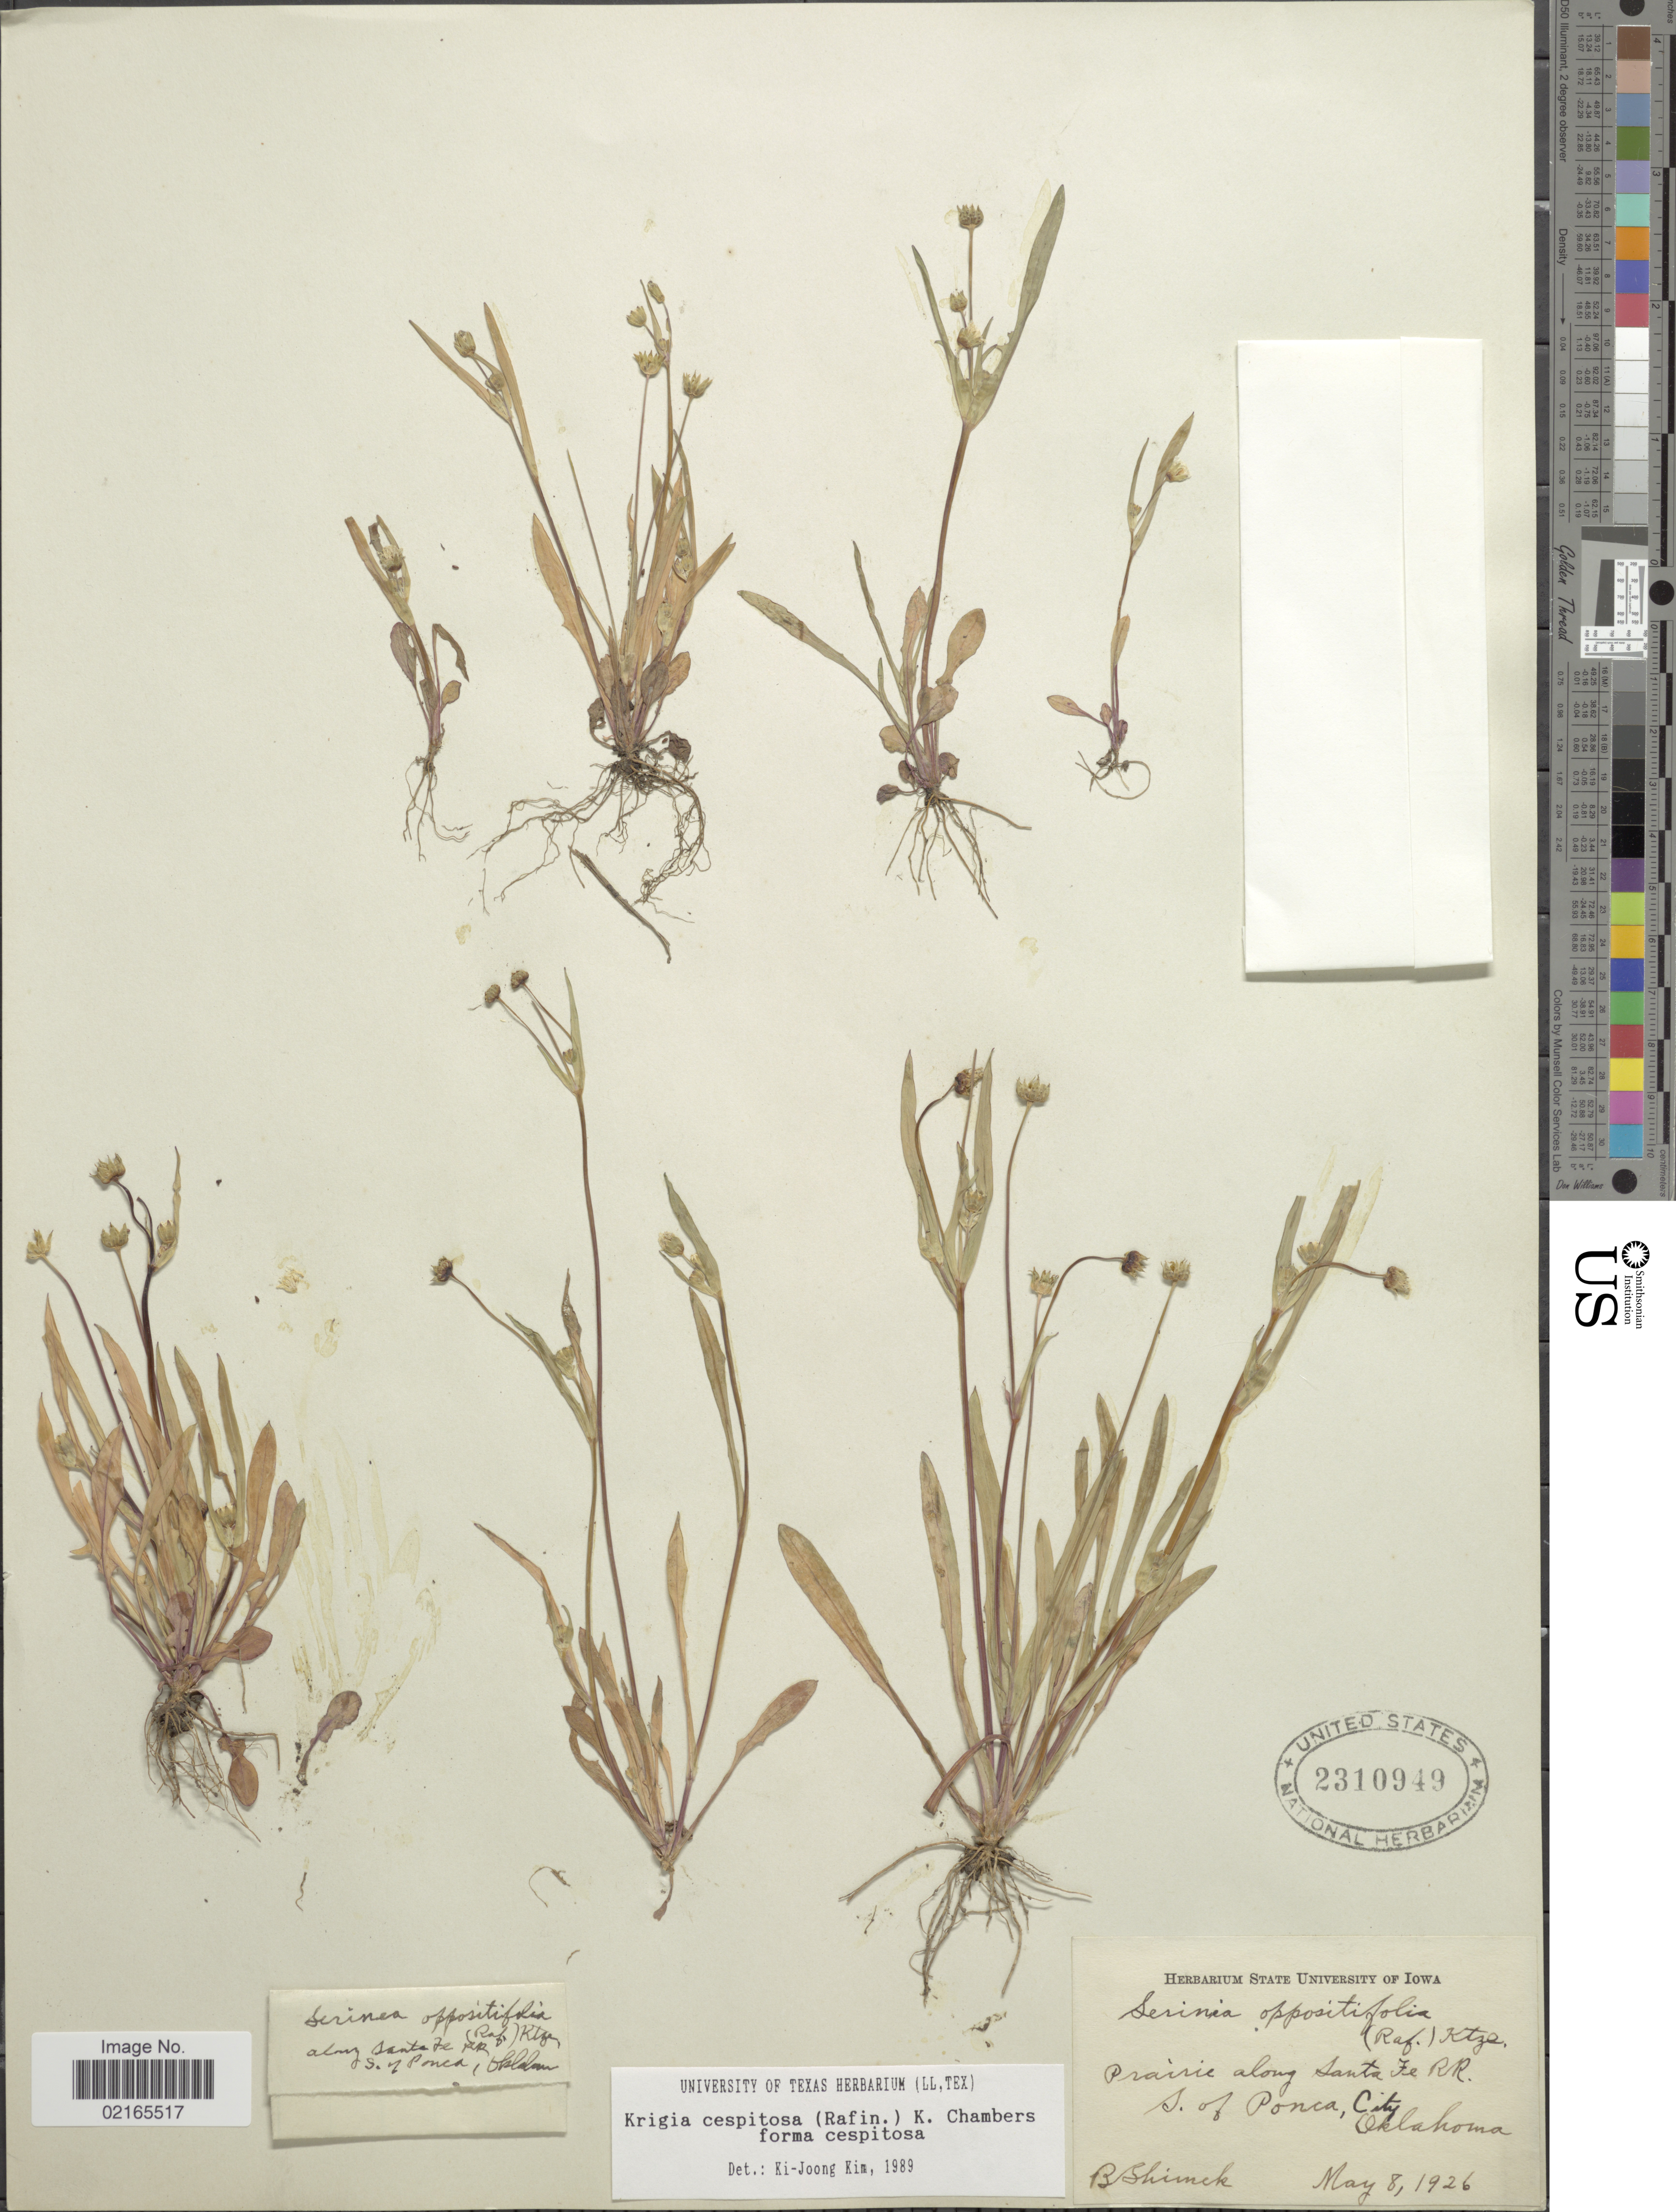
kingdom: Plantae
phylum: Tracheophyta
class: Magnoliopsida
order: Asterales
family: Asteraceae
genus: Krigia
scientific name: Krigia cespitosa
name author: (Raf.) K.L. Chambers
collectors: B. Shinick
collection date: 1926-05-08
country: United States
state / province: Oklahoma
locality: Prairie along Santa Fe RR. S. of Ponca, City Oklahoma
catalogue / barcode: US 2310949